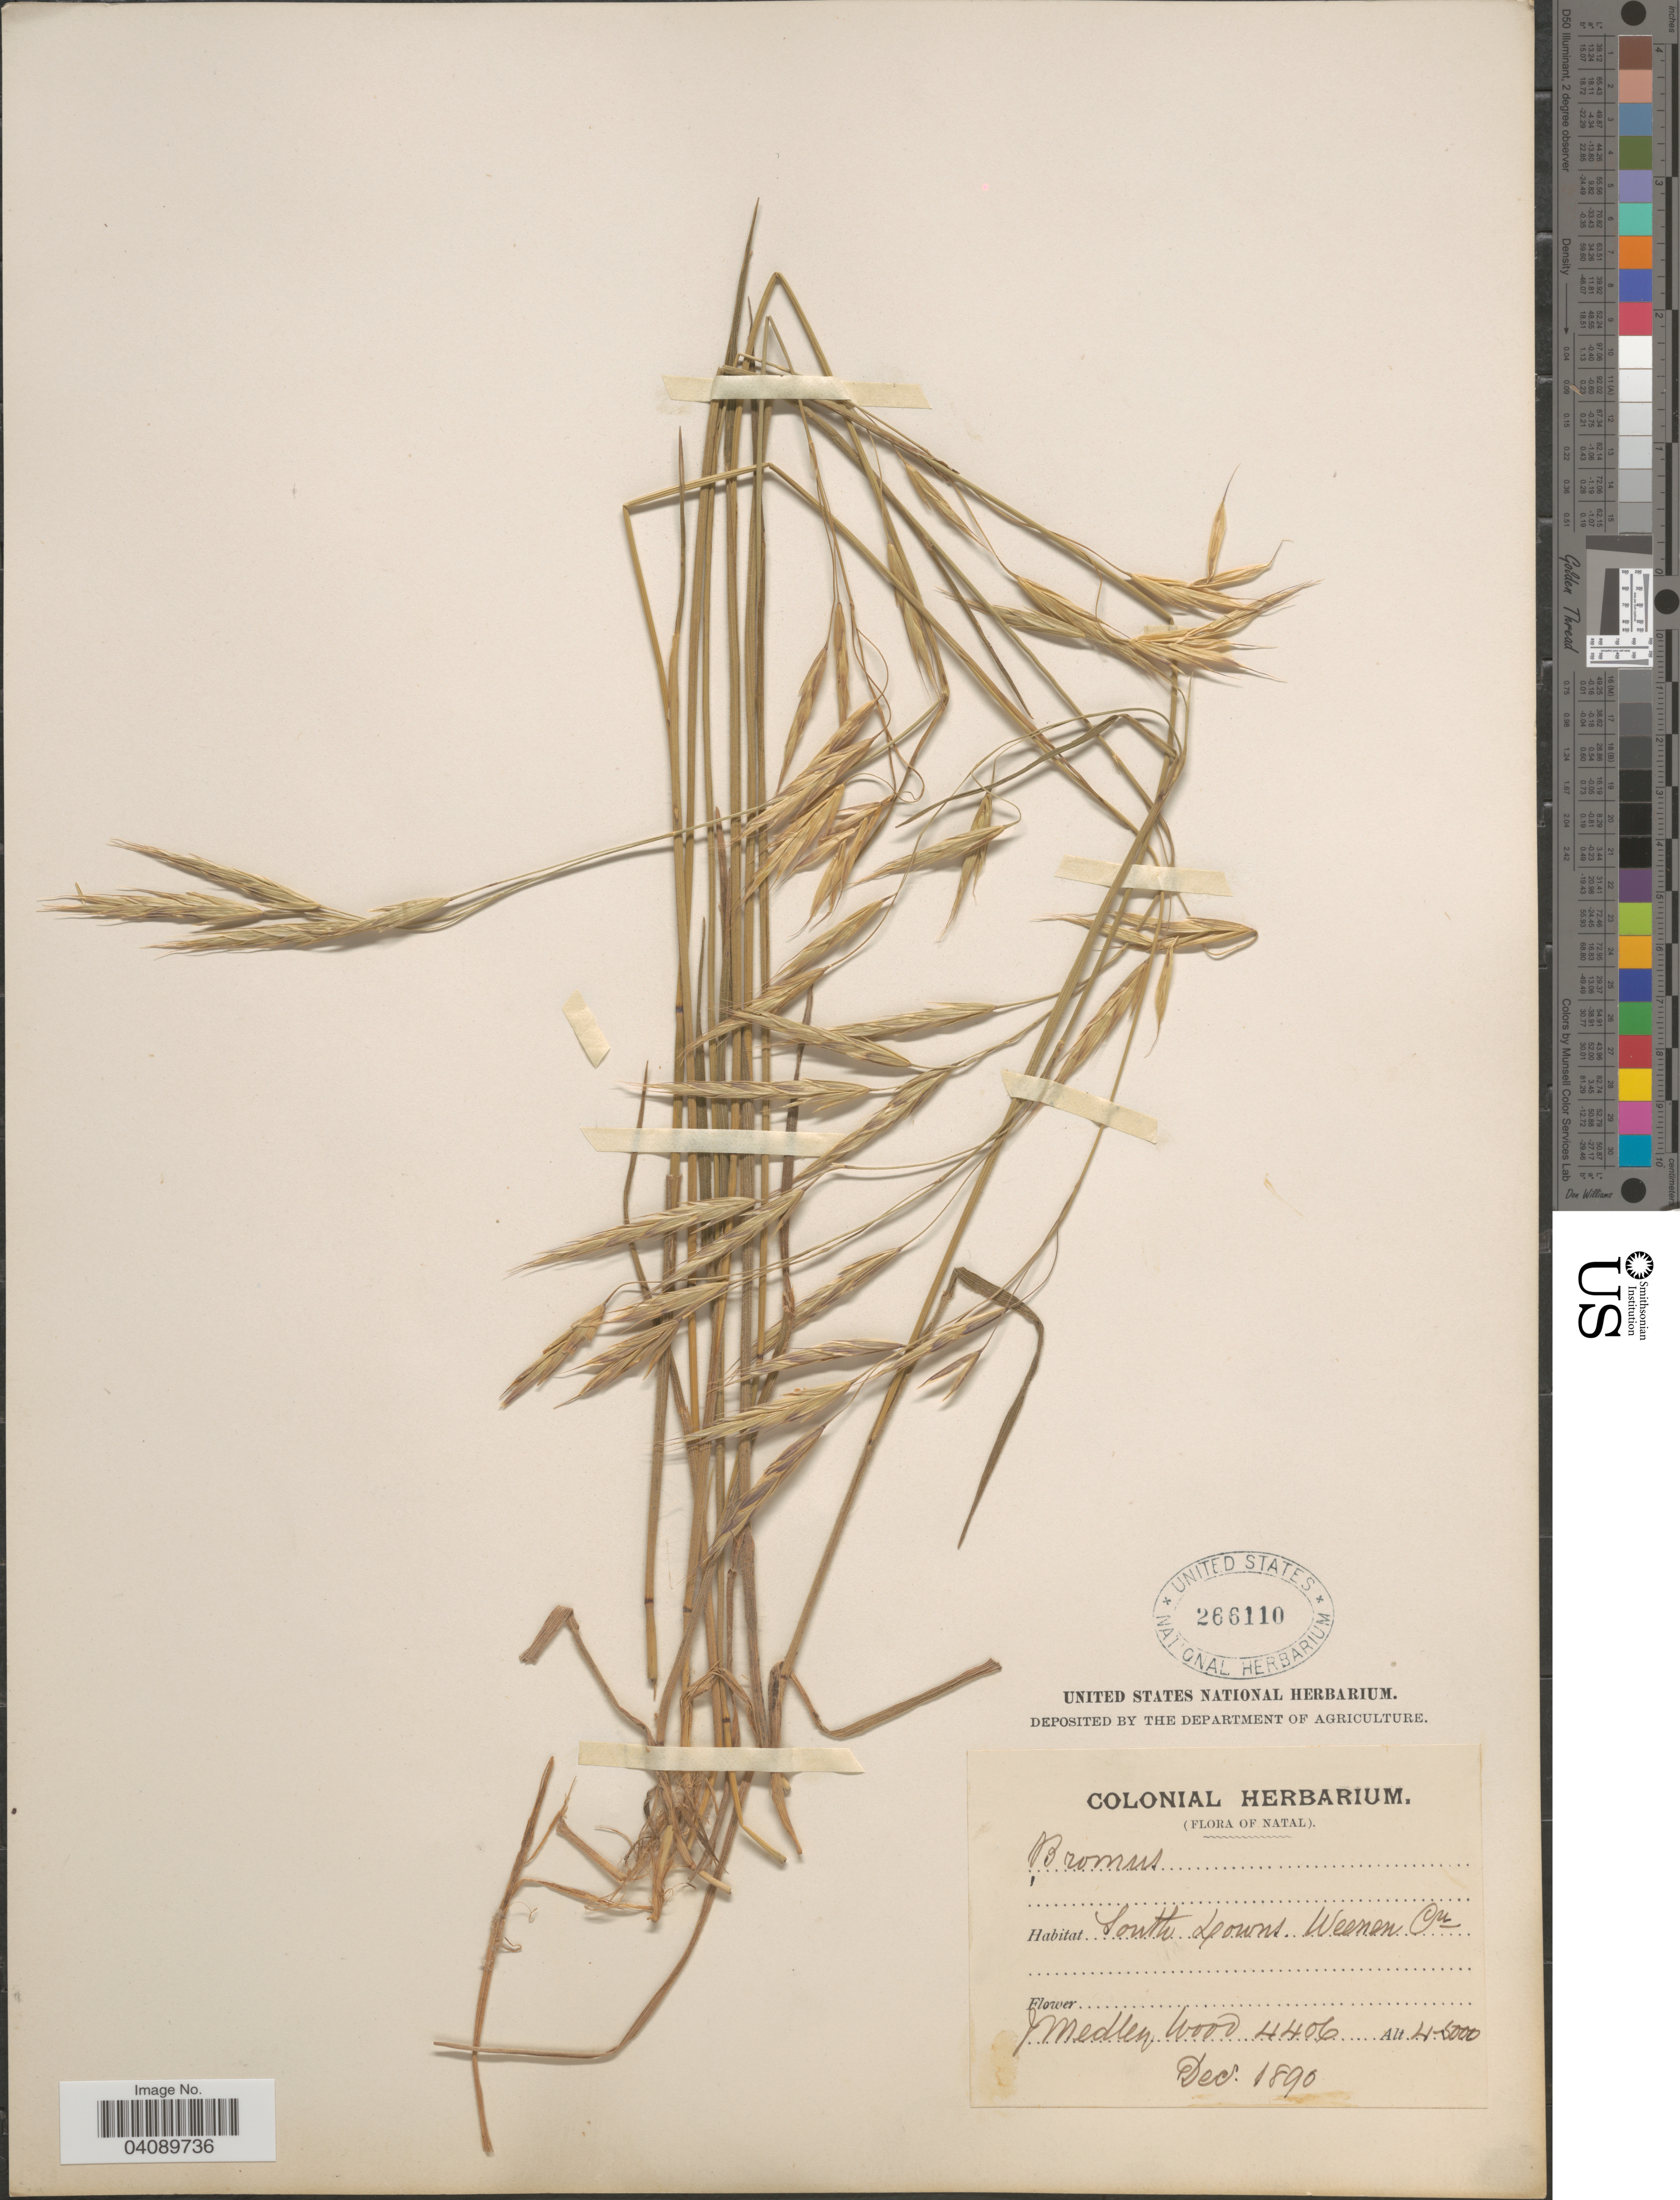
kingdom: Plantae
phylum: Tracheophyta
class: Liliopsida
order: Poales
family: Poaceae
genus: Bromus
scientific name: Bromus sp.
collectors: J. Medley Wood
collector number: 4406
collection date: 1890-12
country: South Africa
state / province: KwaZulu-Natal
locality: Natal. South Downs. Weenen Cn.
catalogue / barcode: US 266110